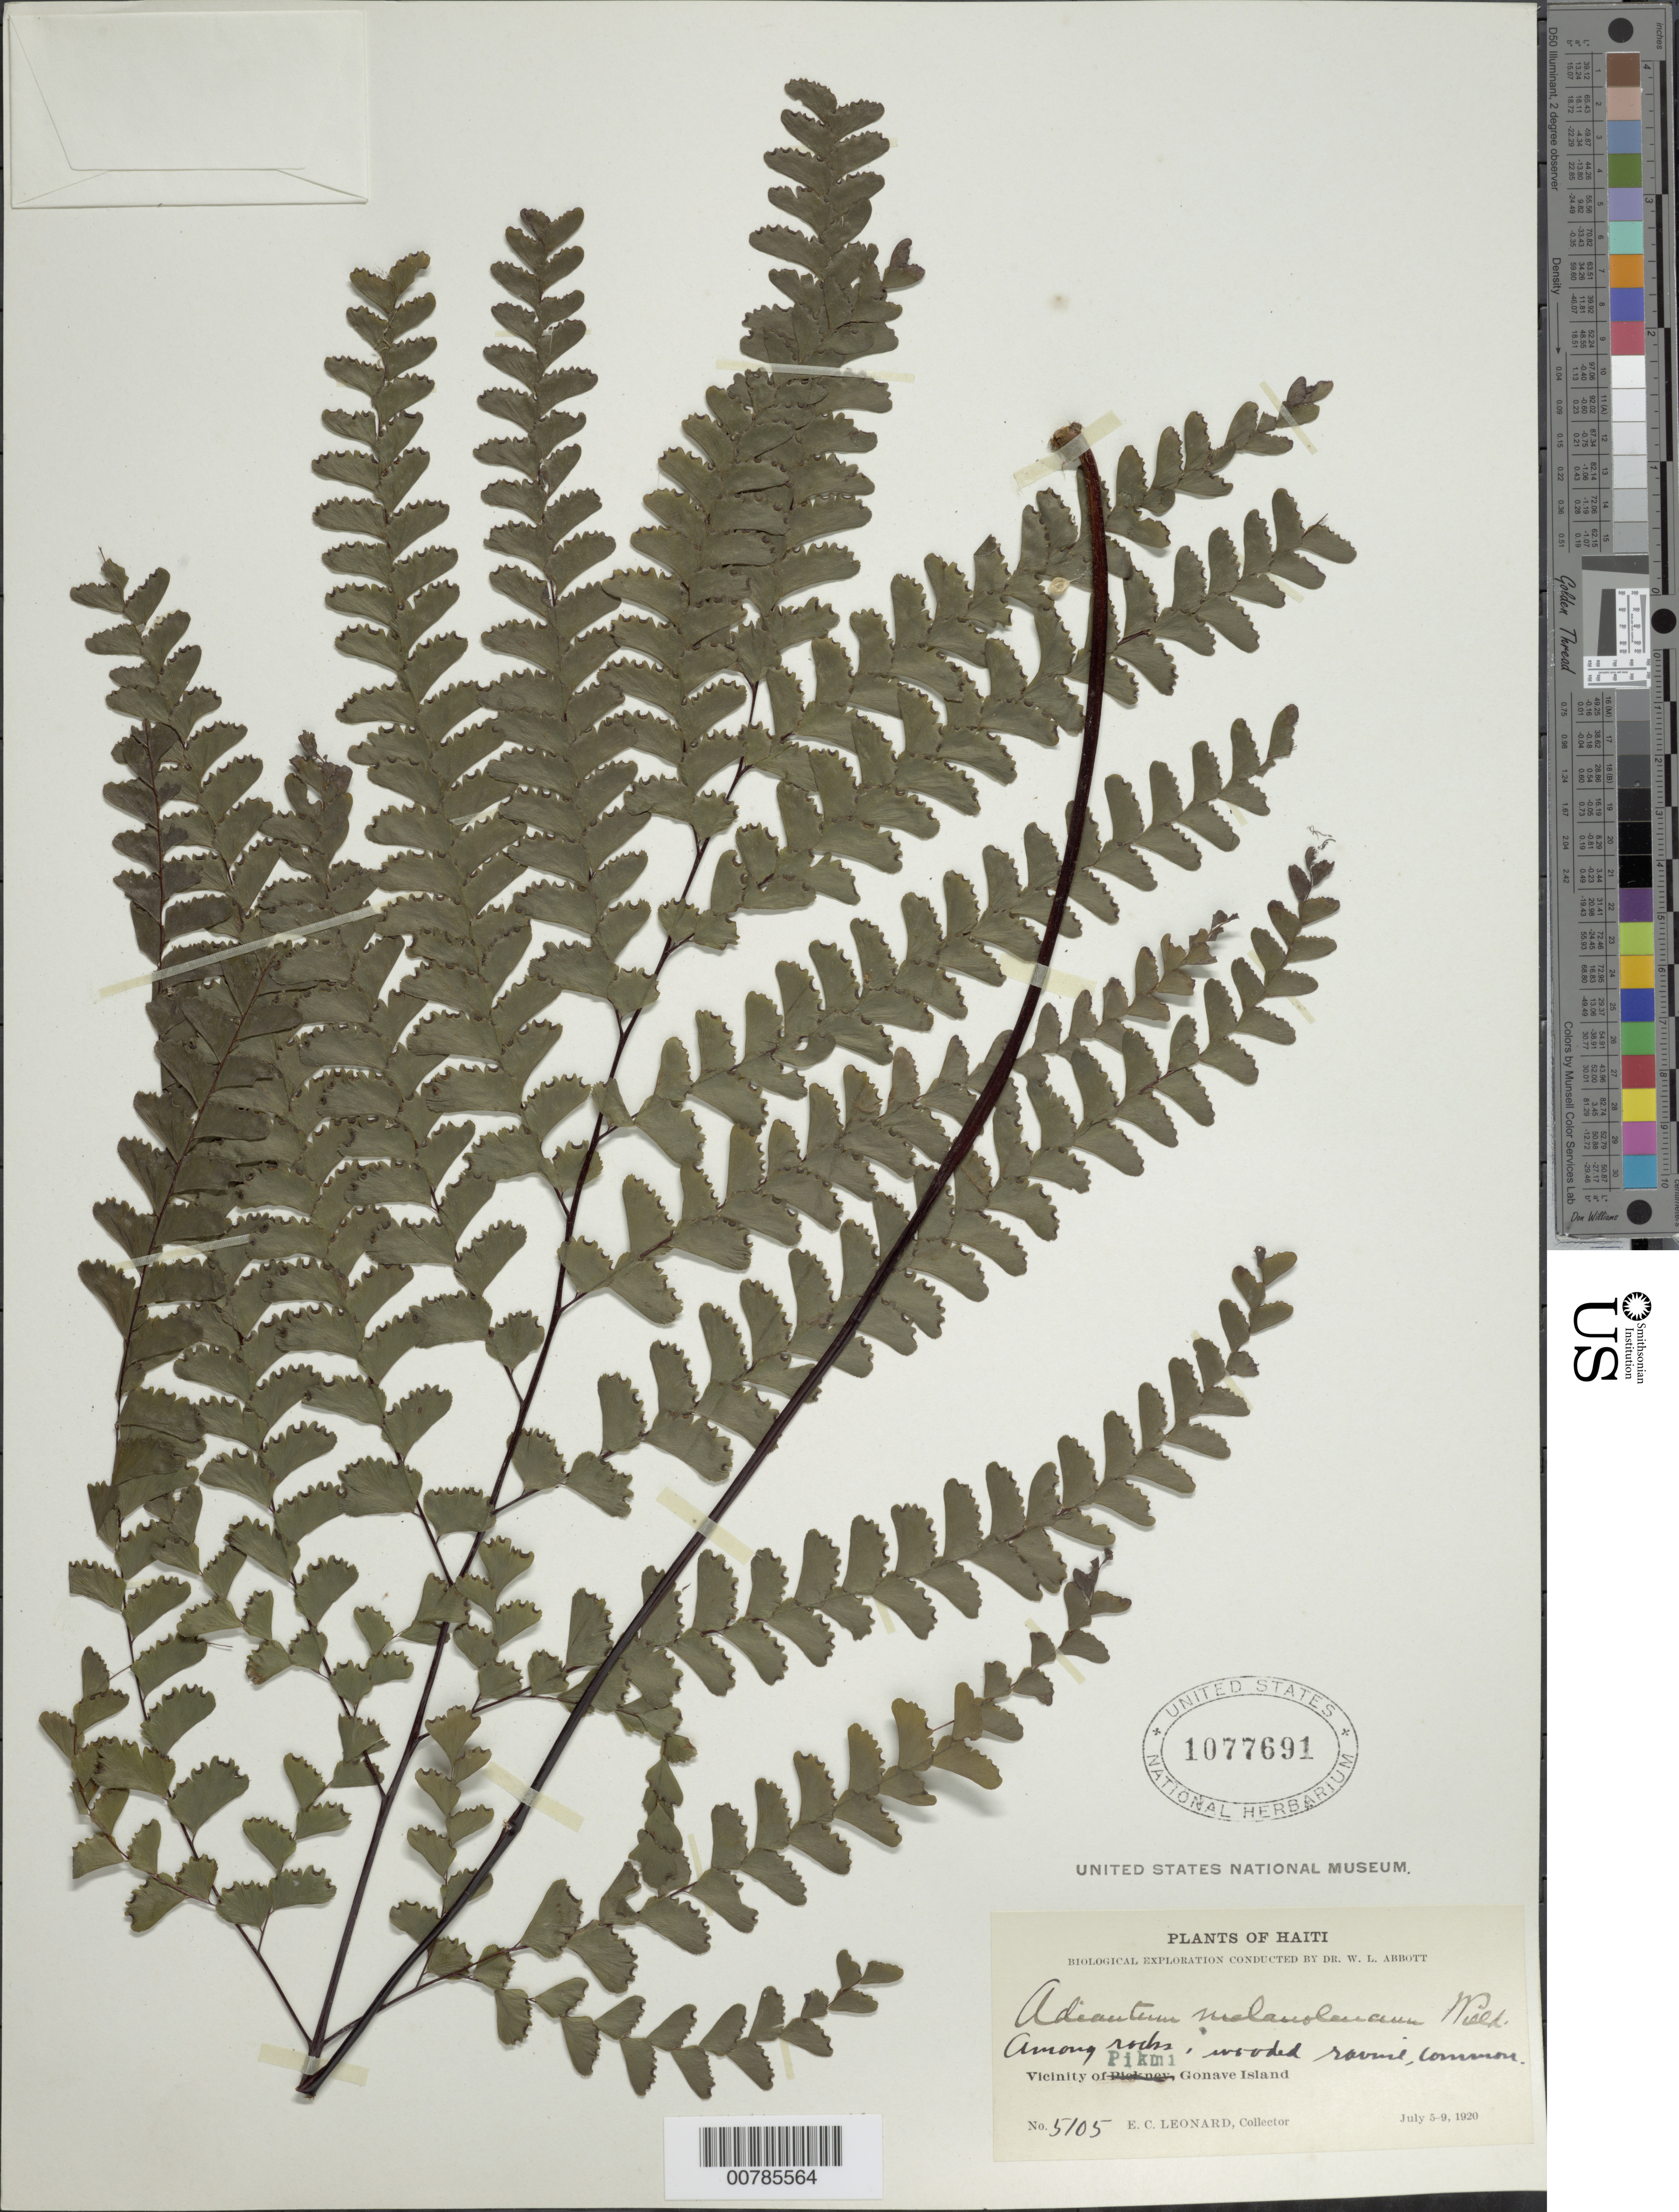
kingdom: Plantae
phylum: Tracheophyta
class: Polypodiopsida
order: Polypodiales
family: Pteridaceae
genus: Adiantum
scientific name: Adiantum melanoleucum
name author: Willd.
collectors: E. C. Leonard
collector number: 5105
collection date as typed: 05 Jul 1920 to 07 Jul 1920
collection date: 1920-07-05/1920-07-07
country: Haiti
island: Hispaniola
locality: Pikmi, Gonave Island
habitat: Among rocks, wooded ravine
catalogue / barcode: US 1077691